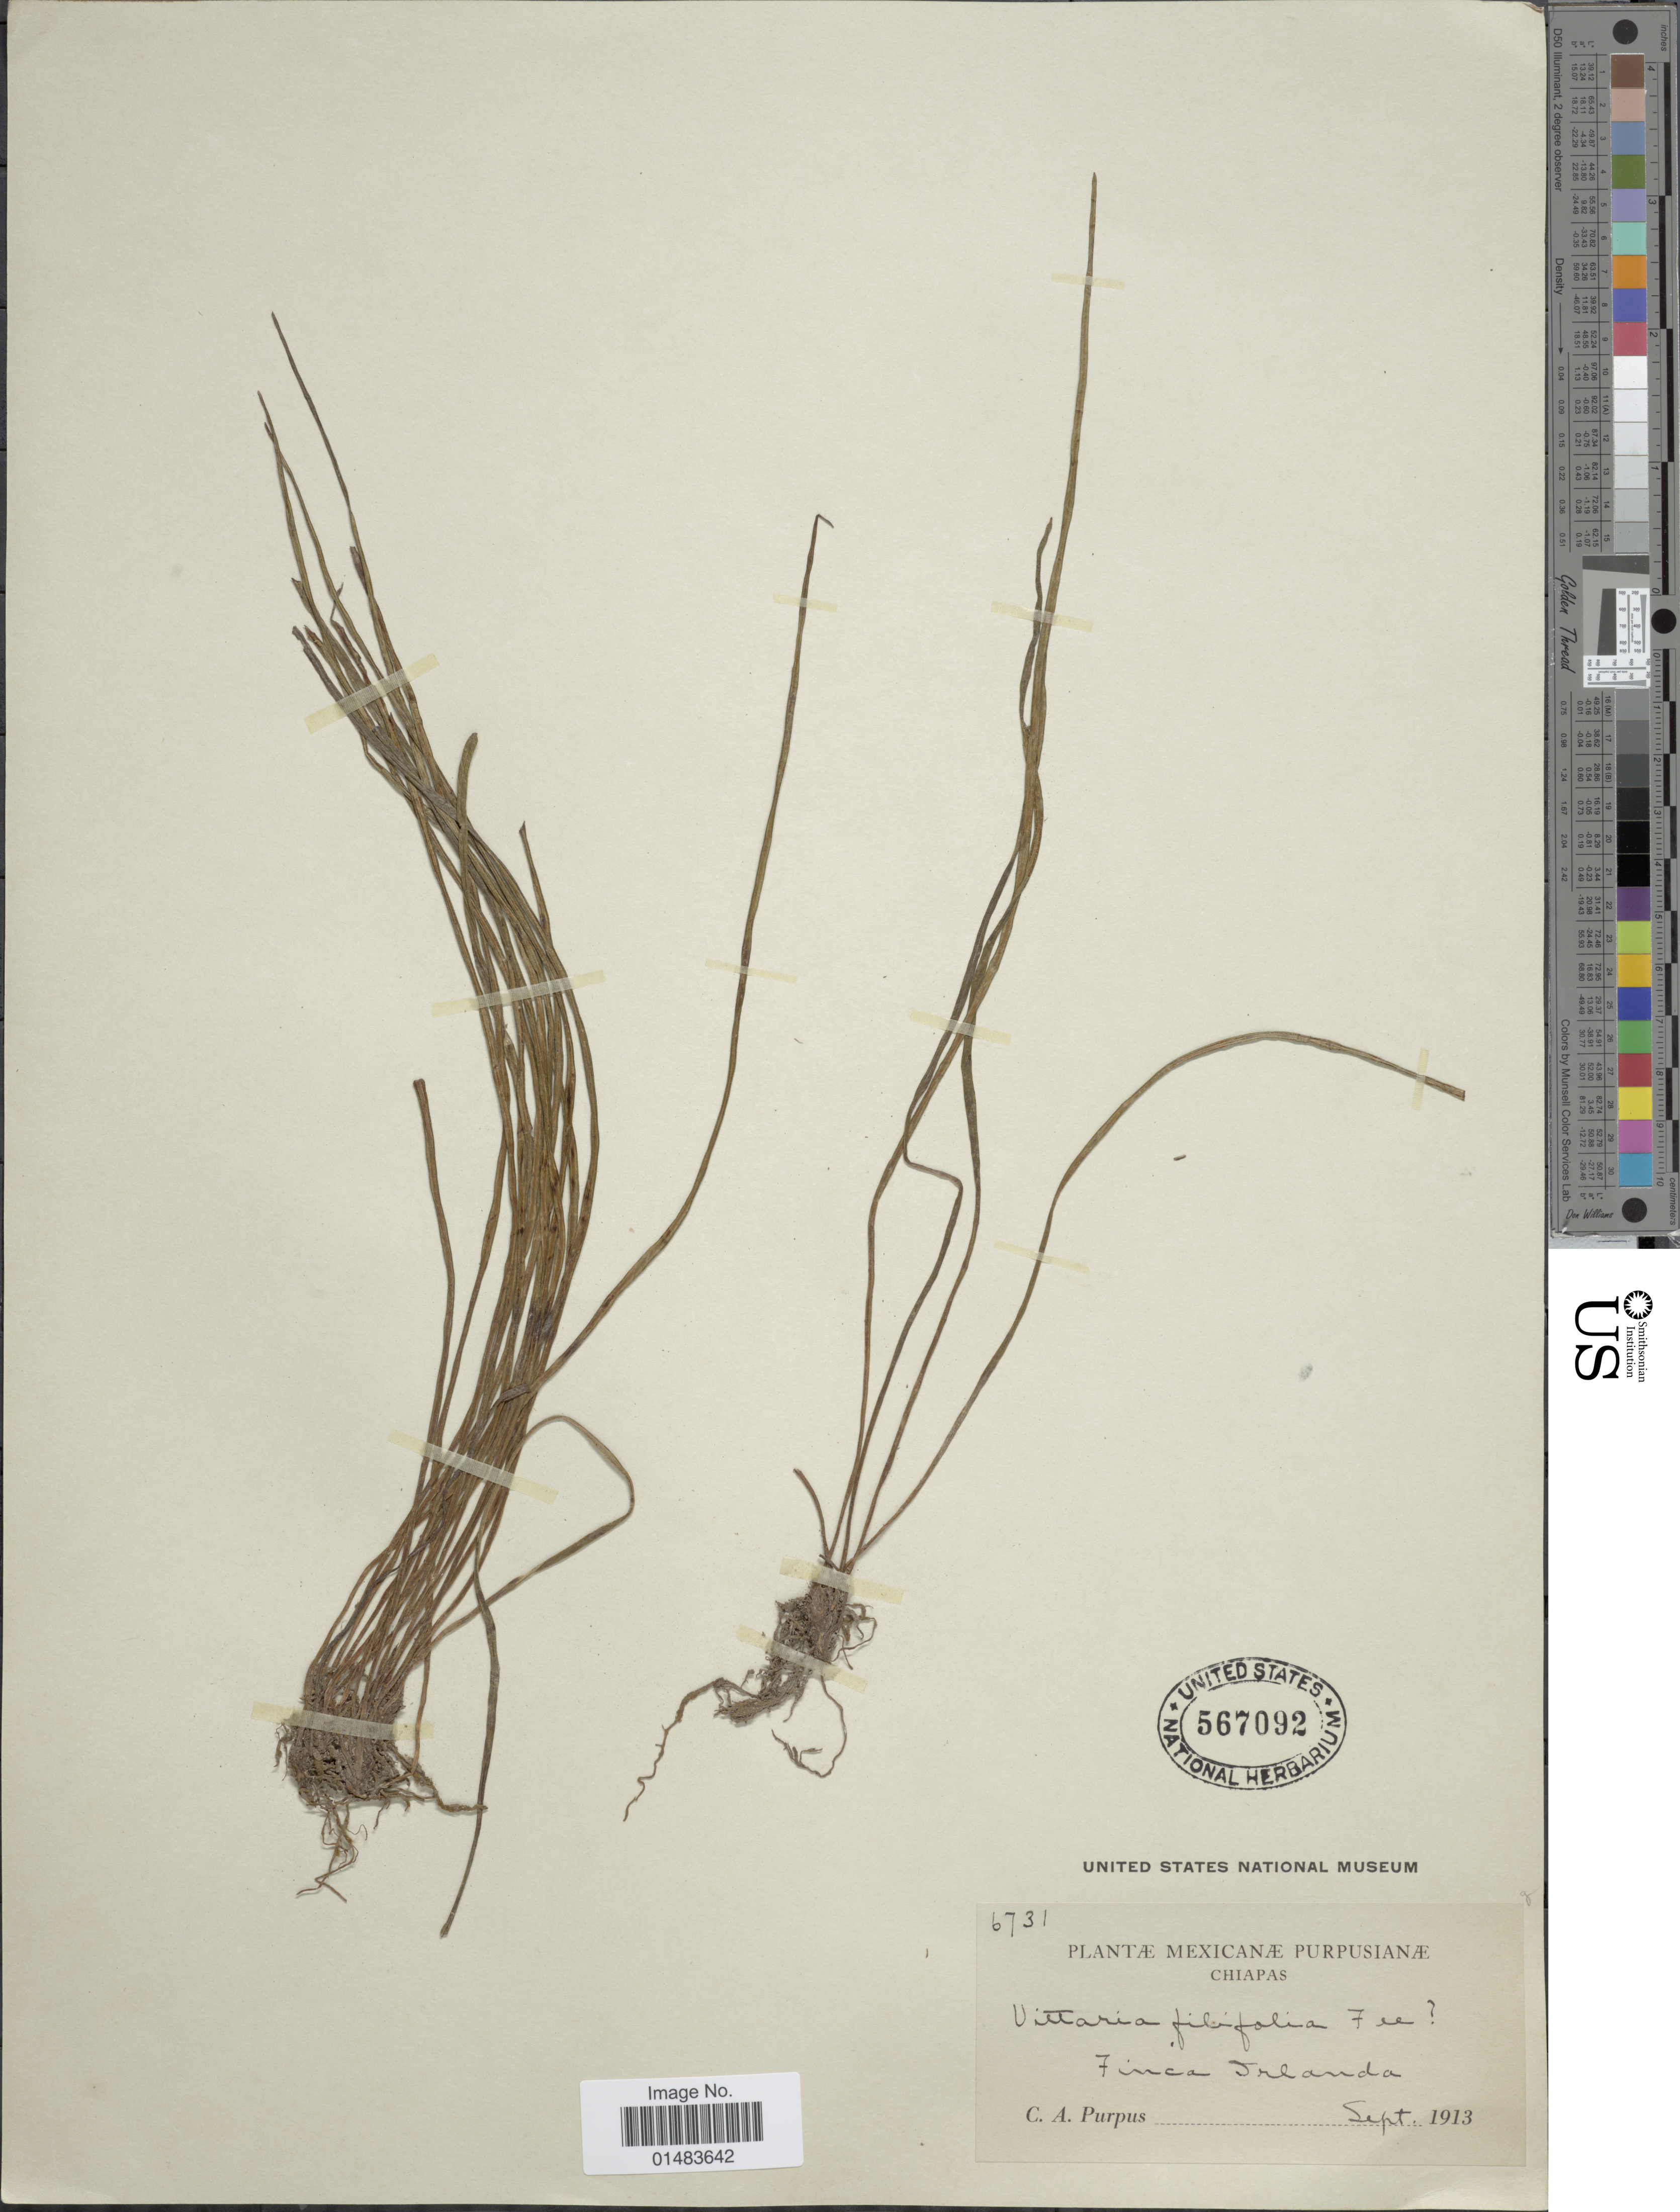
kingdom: Plantae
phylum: Tracheophyta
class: Polypodiopsida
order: Polypodiales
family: Pteridaceae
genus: Vittaria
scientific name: Vittaria graminifolia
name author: Kaulf.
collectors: C. A. Purpus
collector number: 6731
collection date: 1913-09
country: Mexico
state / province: Chiapas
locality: Finca Irlanda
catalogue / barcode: US 567092